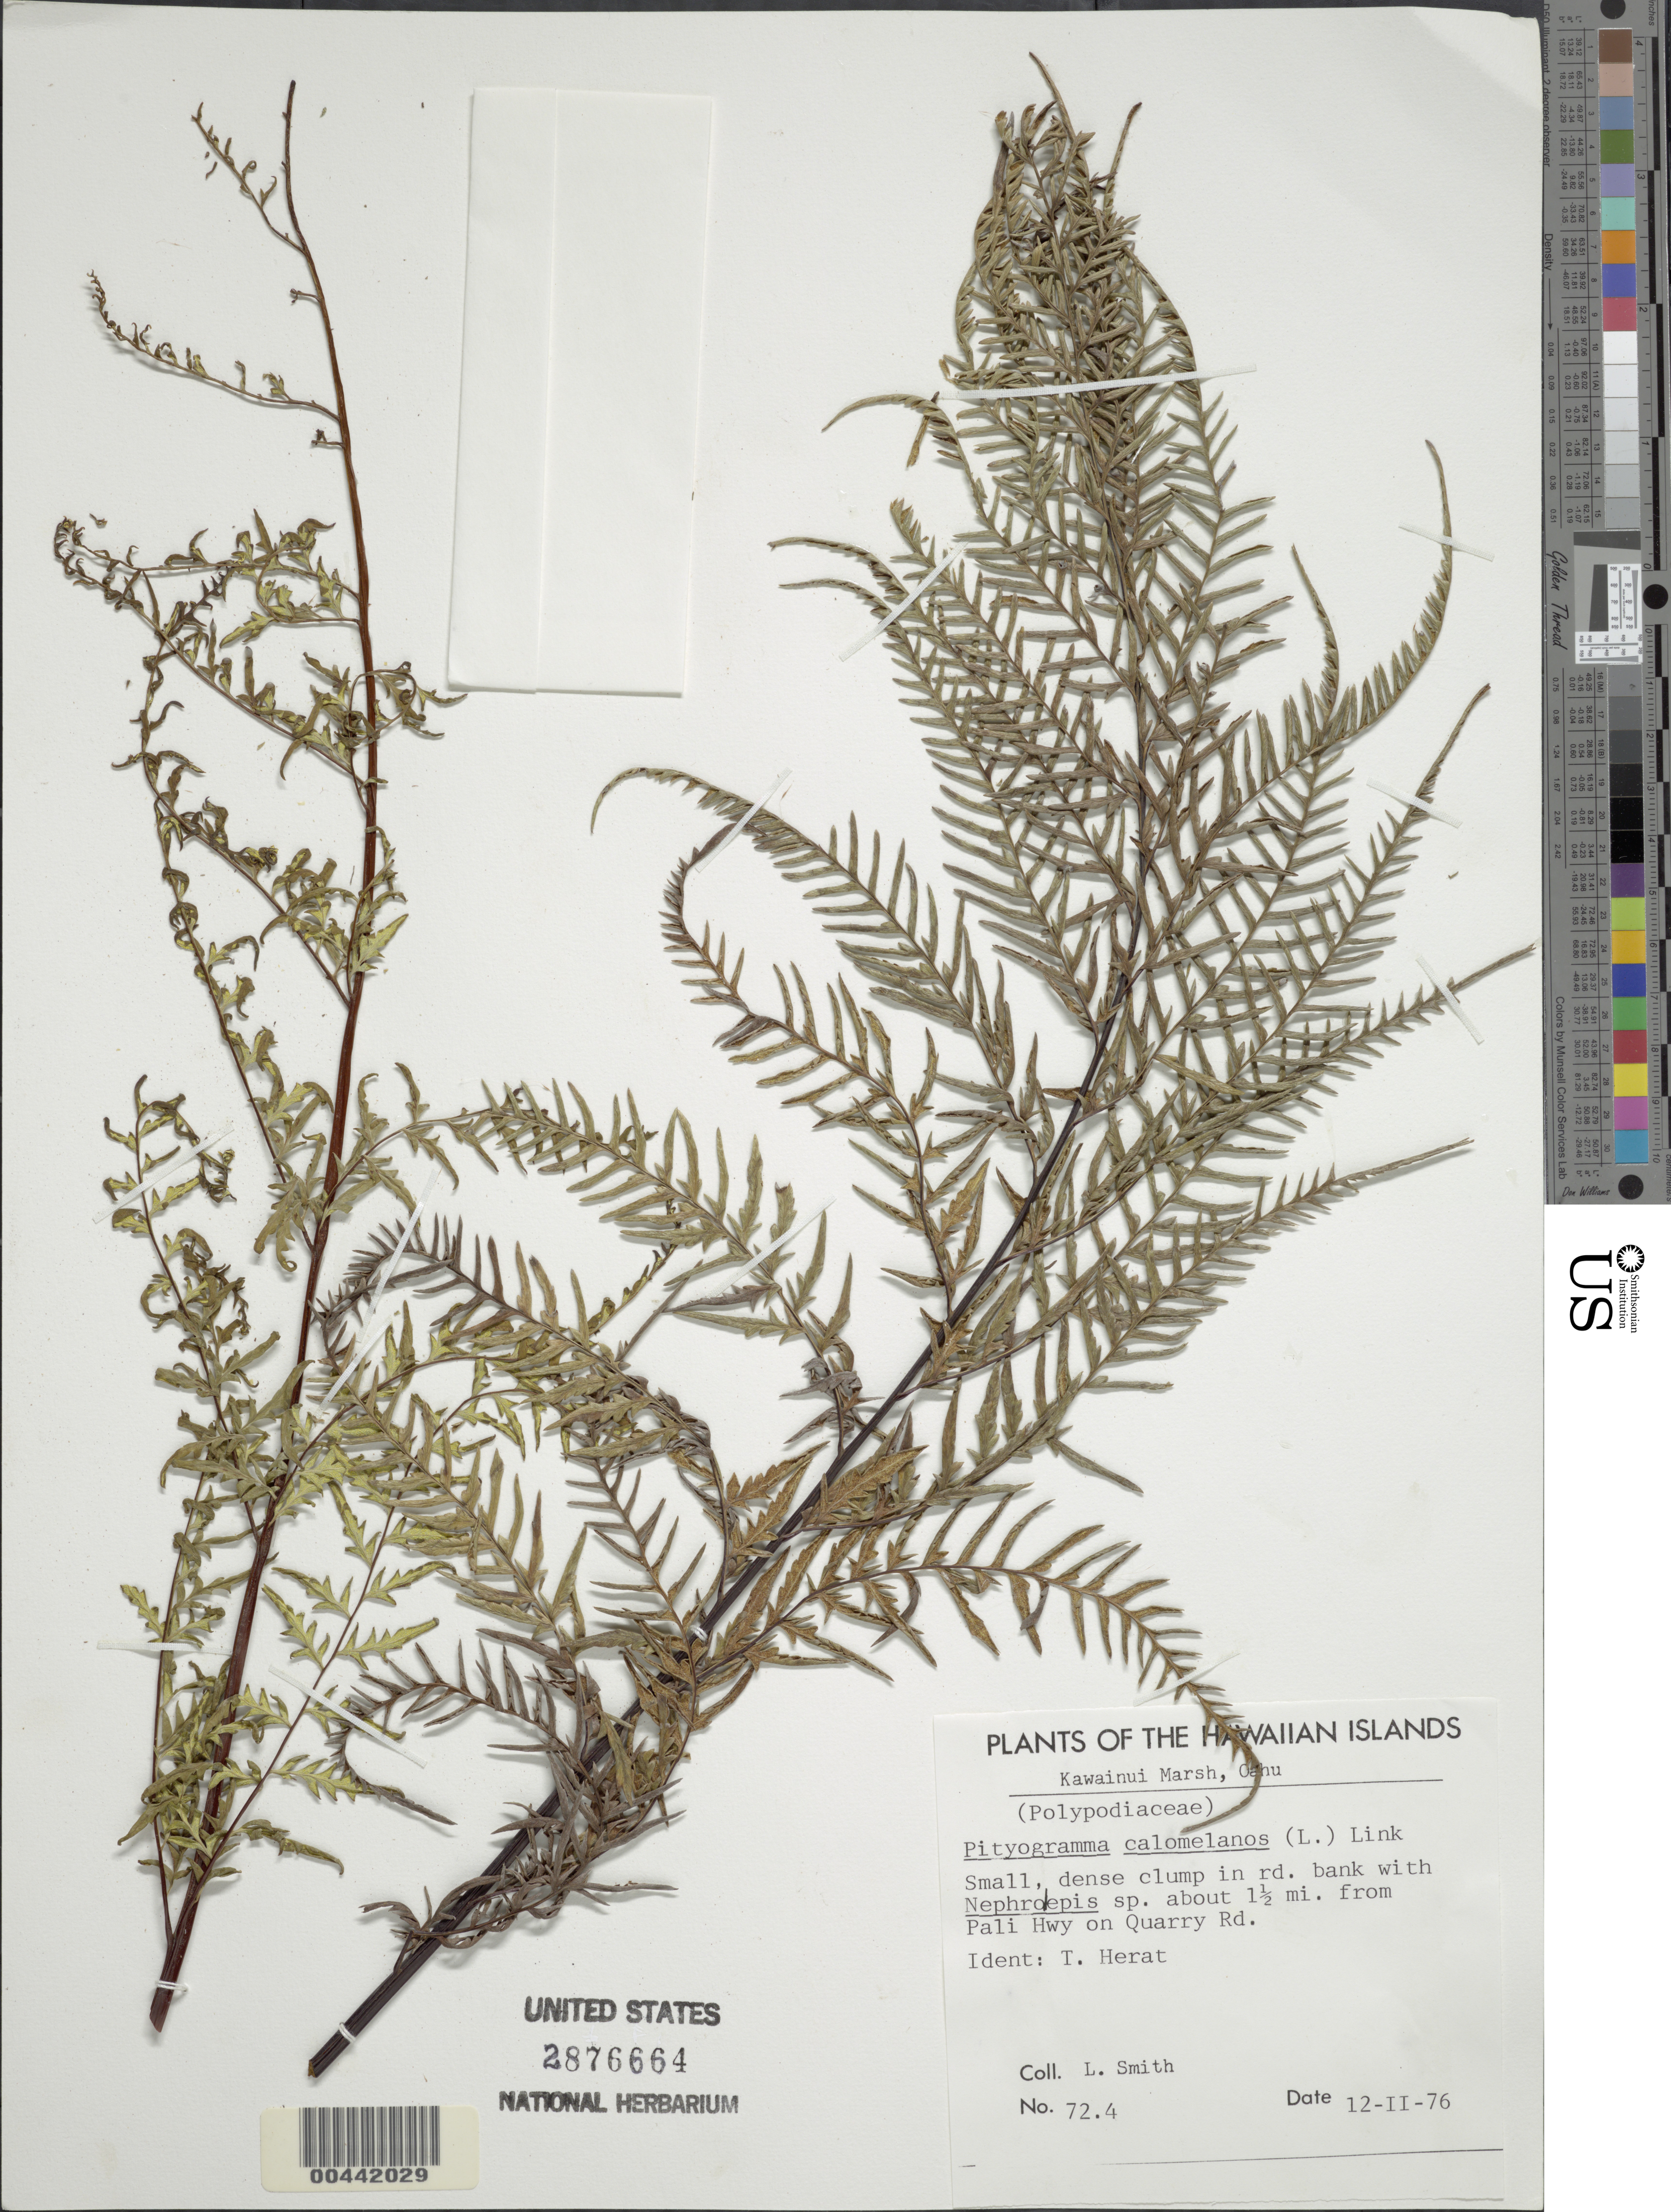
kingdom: Plantae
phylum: Tracheophyta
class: Polypodiopsida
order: Polypodiales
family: Pteridaceae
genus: Pityrogramma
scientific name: Pityrogramma calomelanos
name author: (L.) Link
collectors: L. Smith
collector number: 72.4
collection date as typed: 12 Feb 1976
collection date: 1976-02-12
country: United States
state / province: Hawaii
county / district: Honolulu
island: Oahu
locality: Kawainui Marsh, about 1.5 mi from Pali Hwy on Quarry Rd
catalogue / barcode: US 2876664